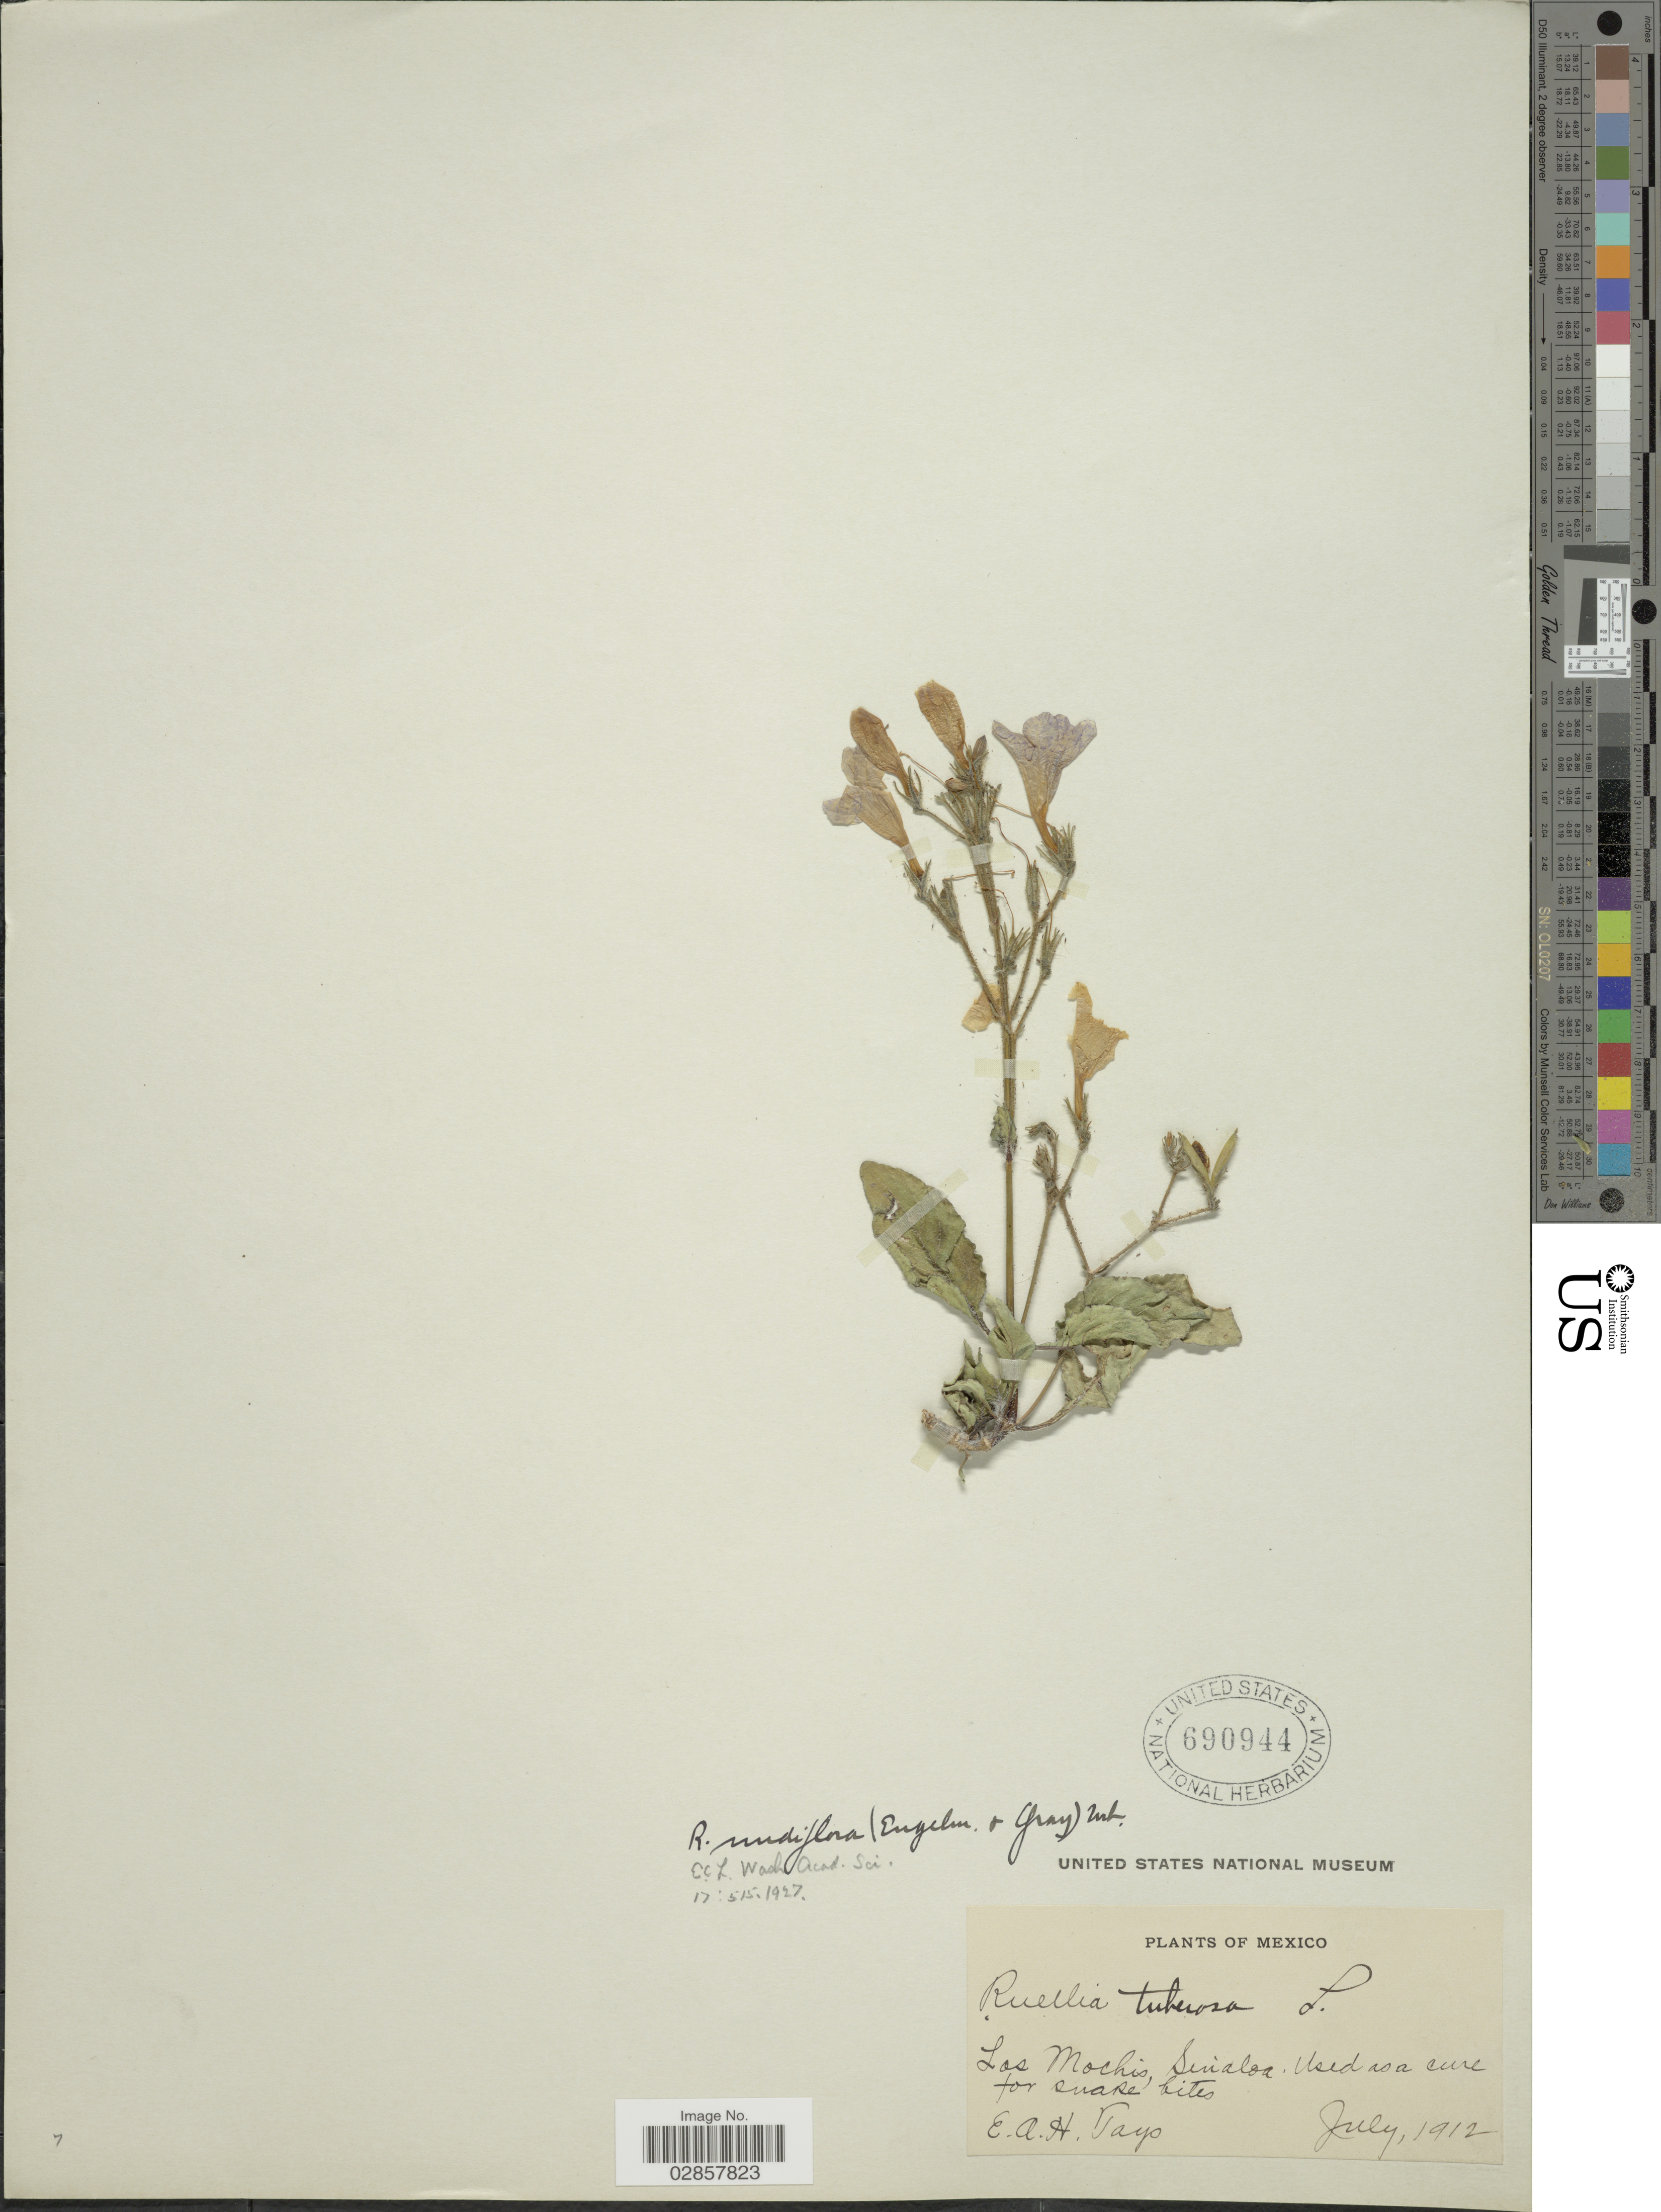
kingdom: Plantae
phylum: Tracheophyta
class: Magnoliopsida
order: Lamiales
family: Acanthaceae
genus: Ruellia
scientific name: Ruellia nudiflora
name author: (Engelm. & A. Gray) Urb.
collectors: E. Tays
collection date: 1912-07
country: Mexico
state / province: Sinaloa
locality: Las Mochis.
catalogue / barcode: US 690944